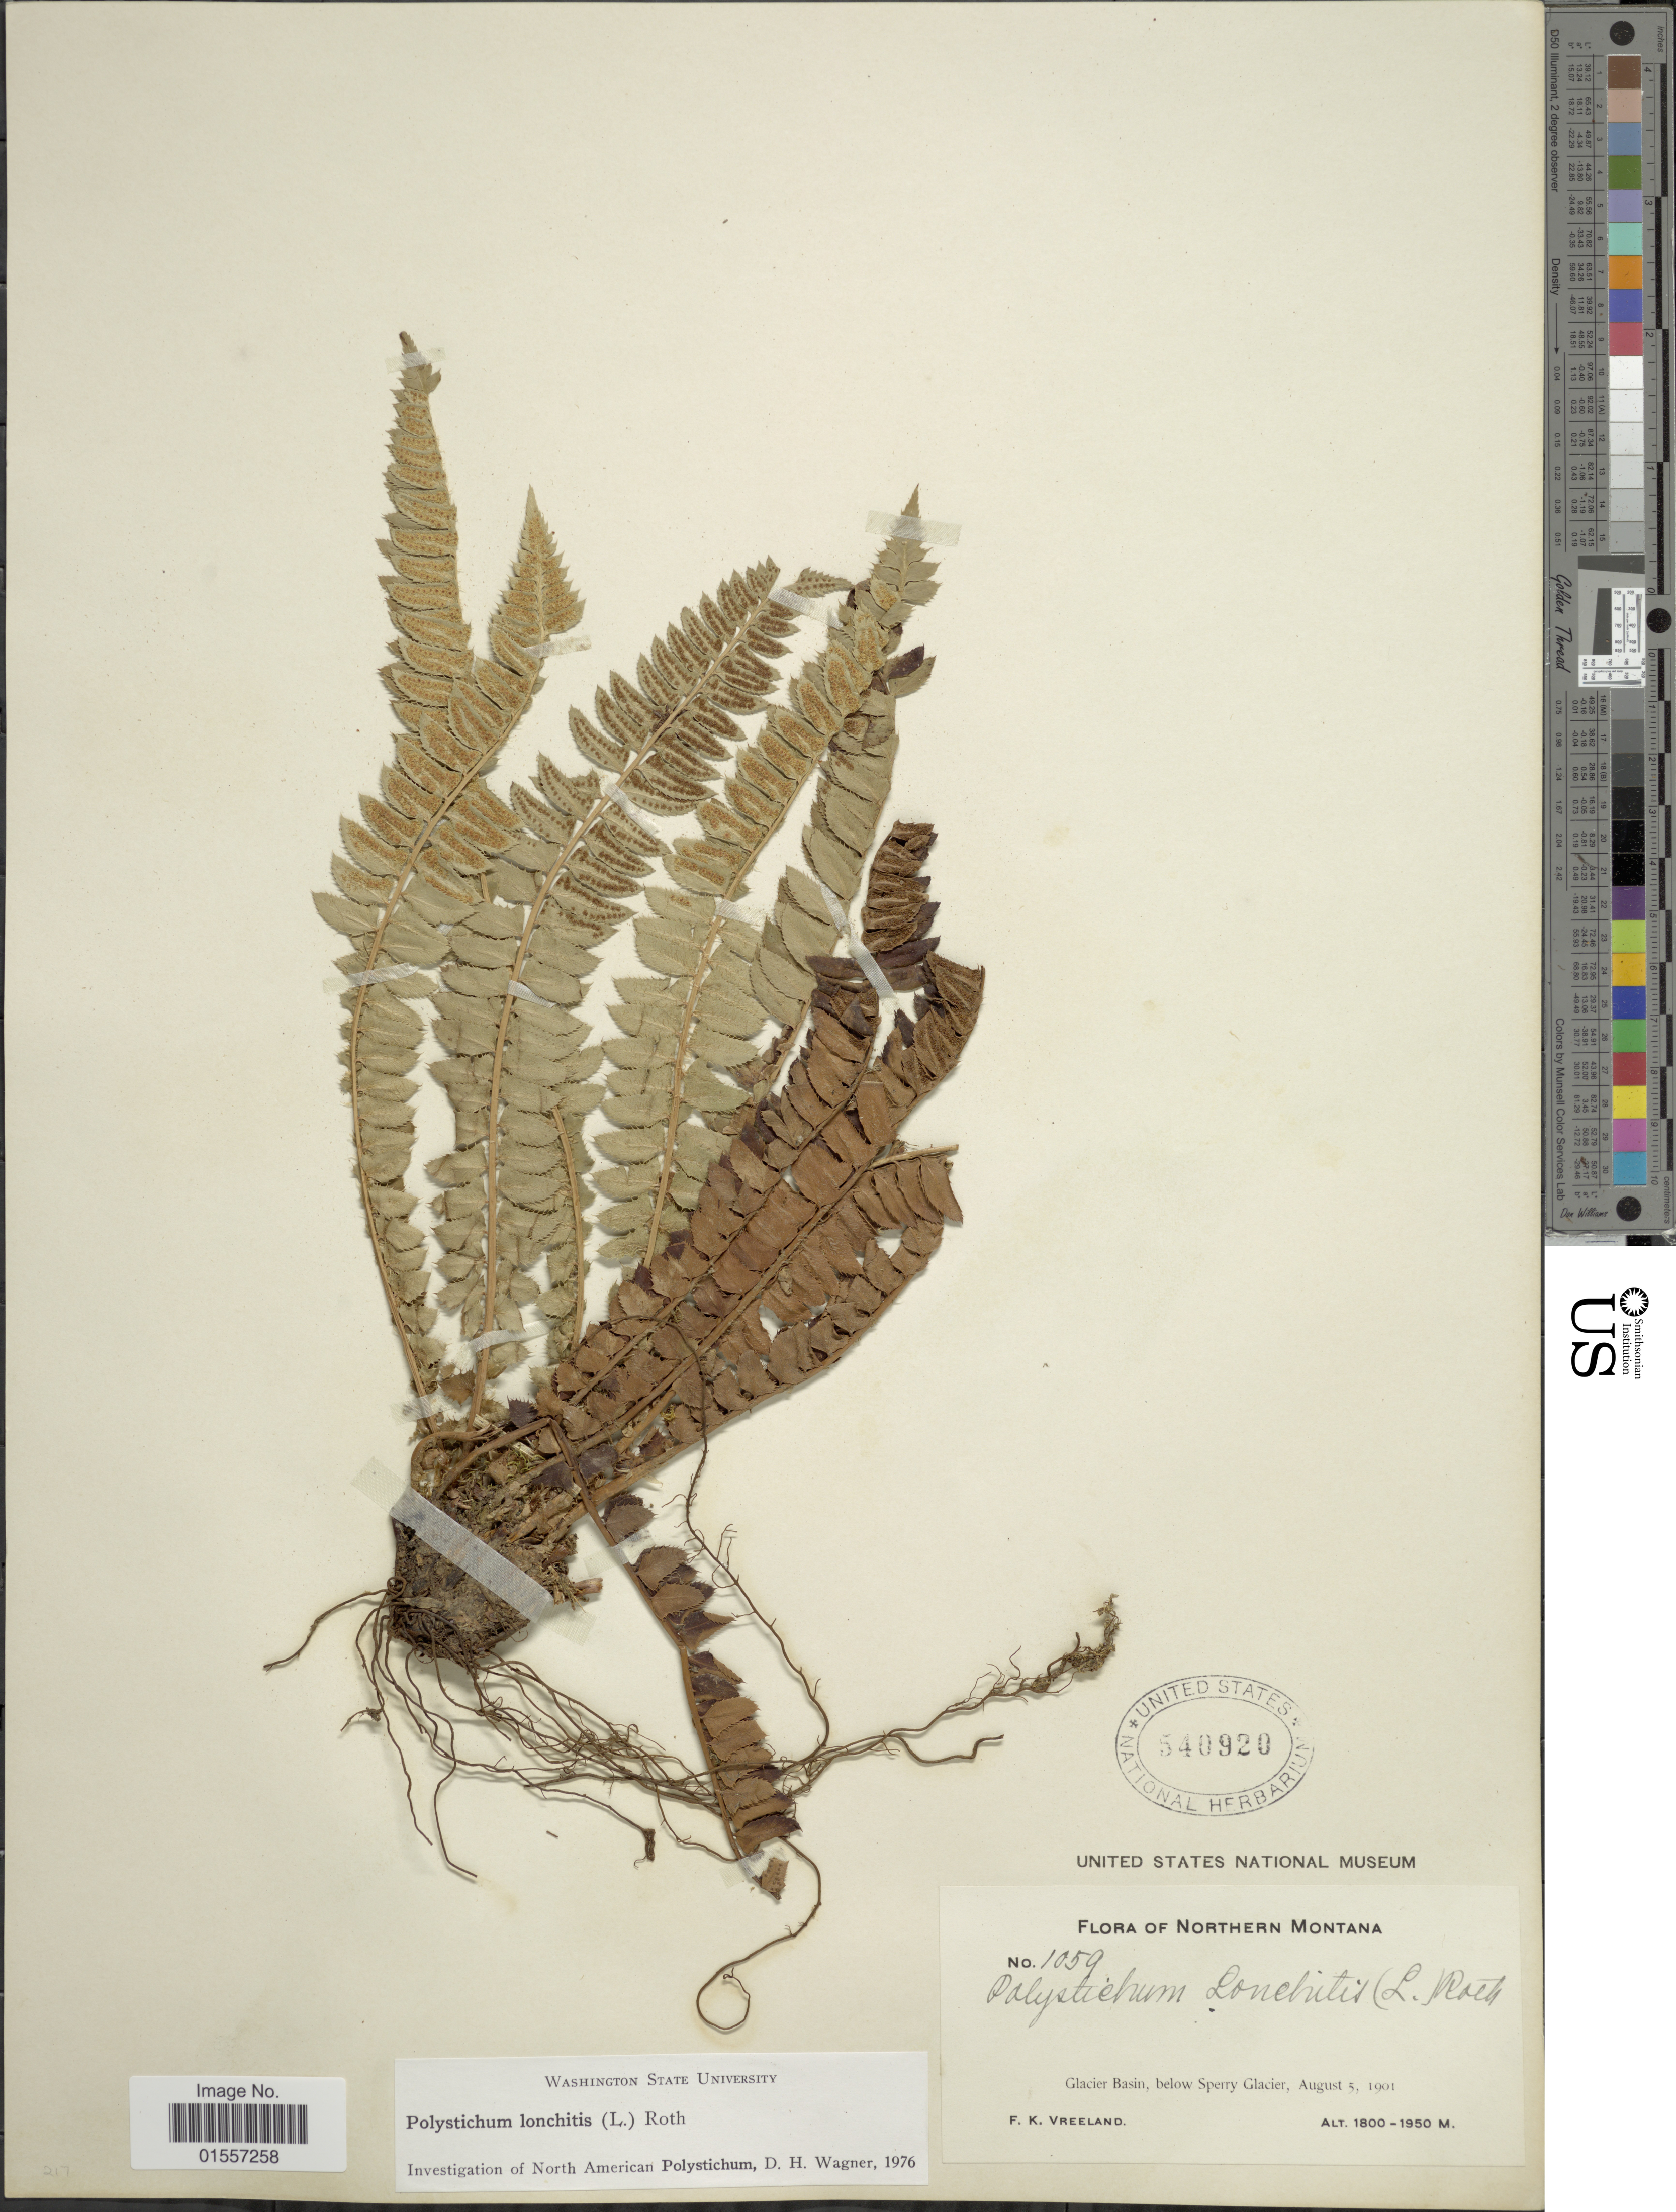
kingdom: Plantae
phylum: Tracheophyta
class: Polypodiopsida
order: Polypodiales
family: Dryopteridaceae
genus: Polystichum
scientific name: Polystichum lonchitis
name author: (Roth) L.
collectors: F. Vreeland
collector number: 1059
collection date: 1901-08-05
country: United States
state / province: Montana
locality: Northern Montana, Glacier Basin, below Sperry Glacier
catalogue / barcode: US 540920